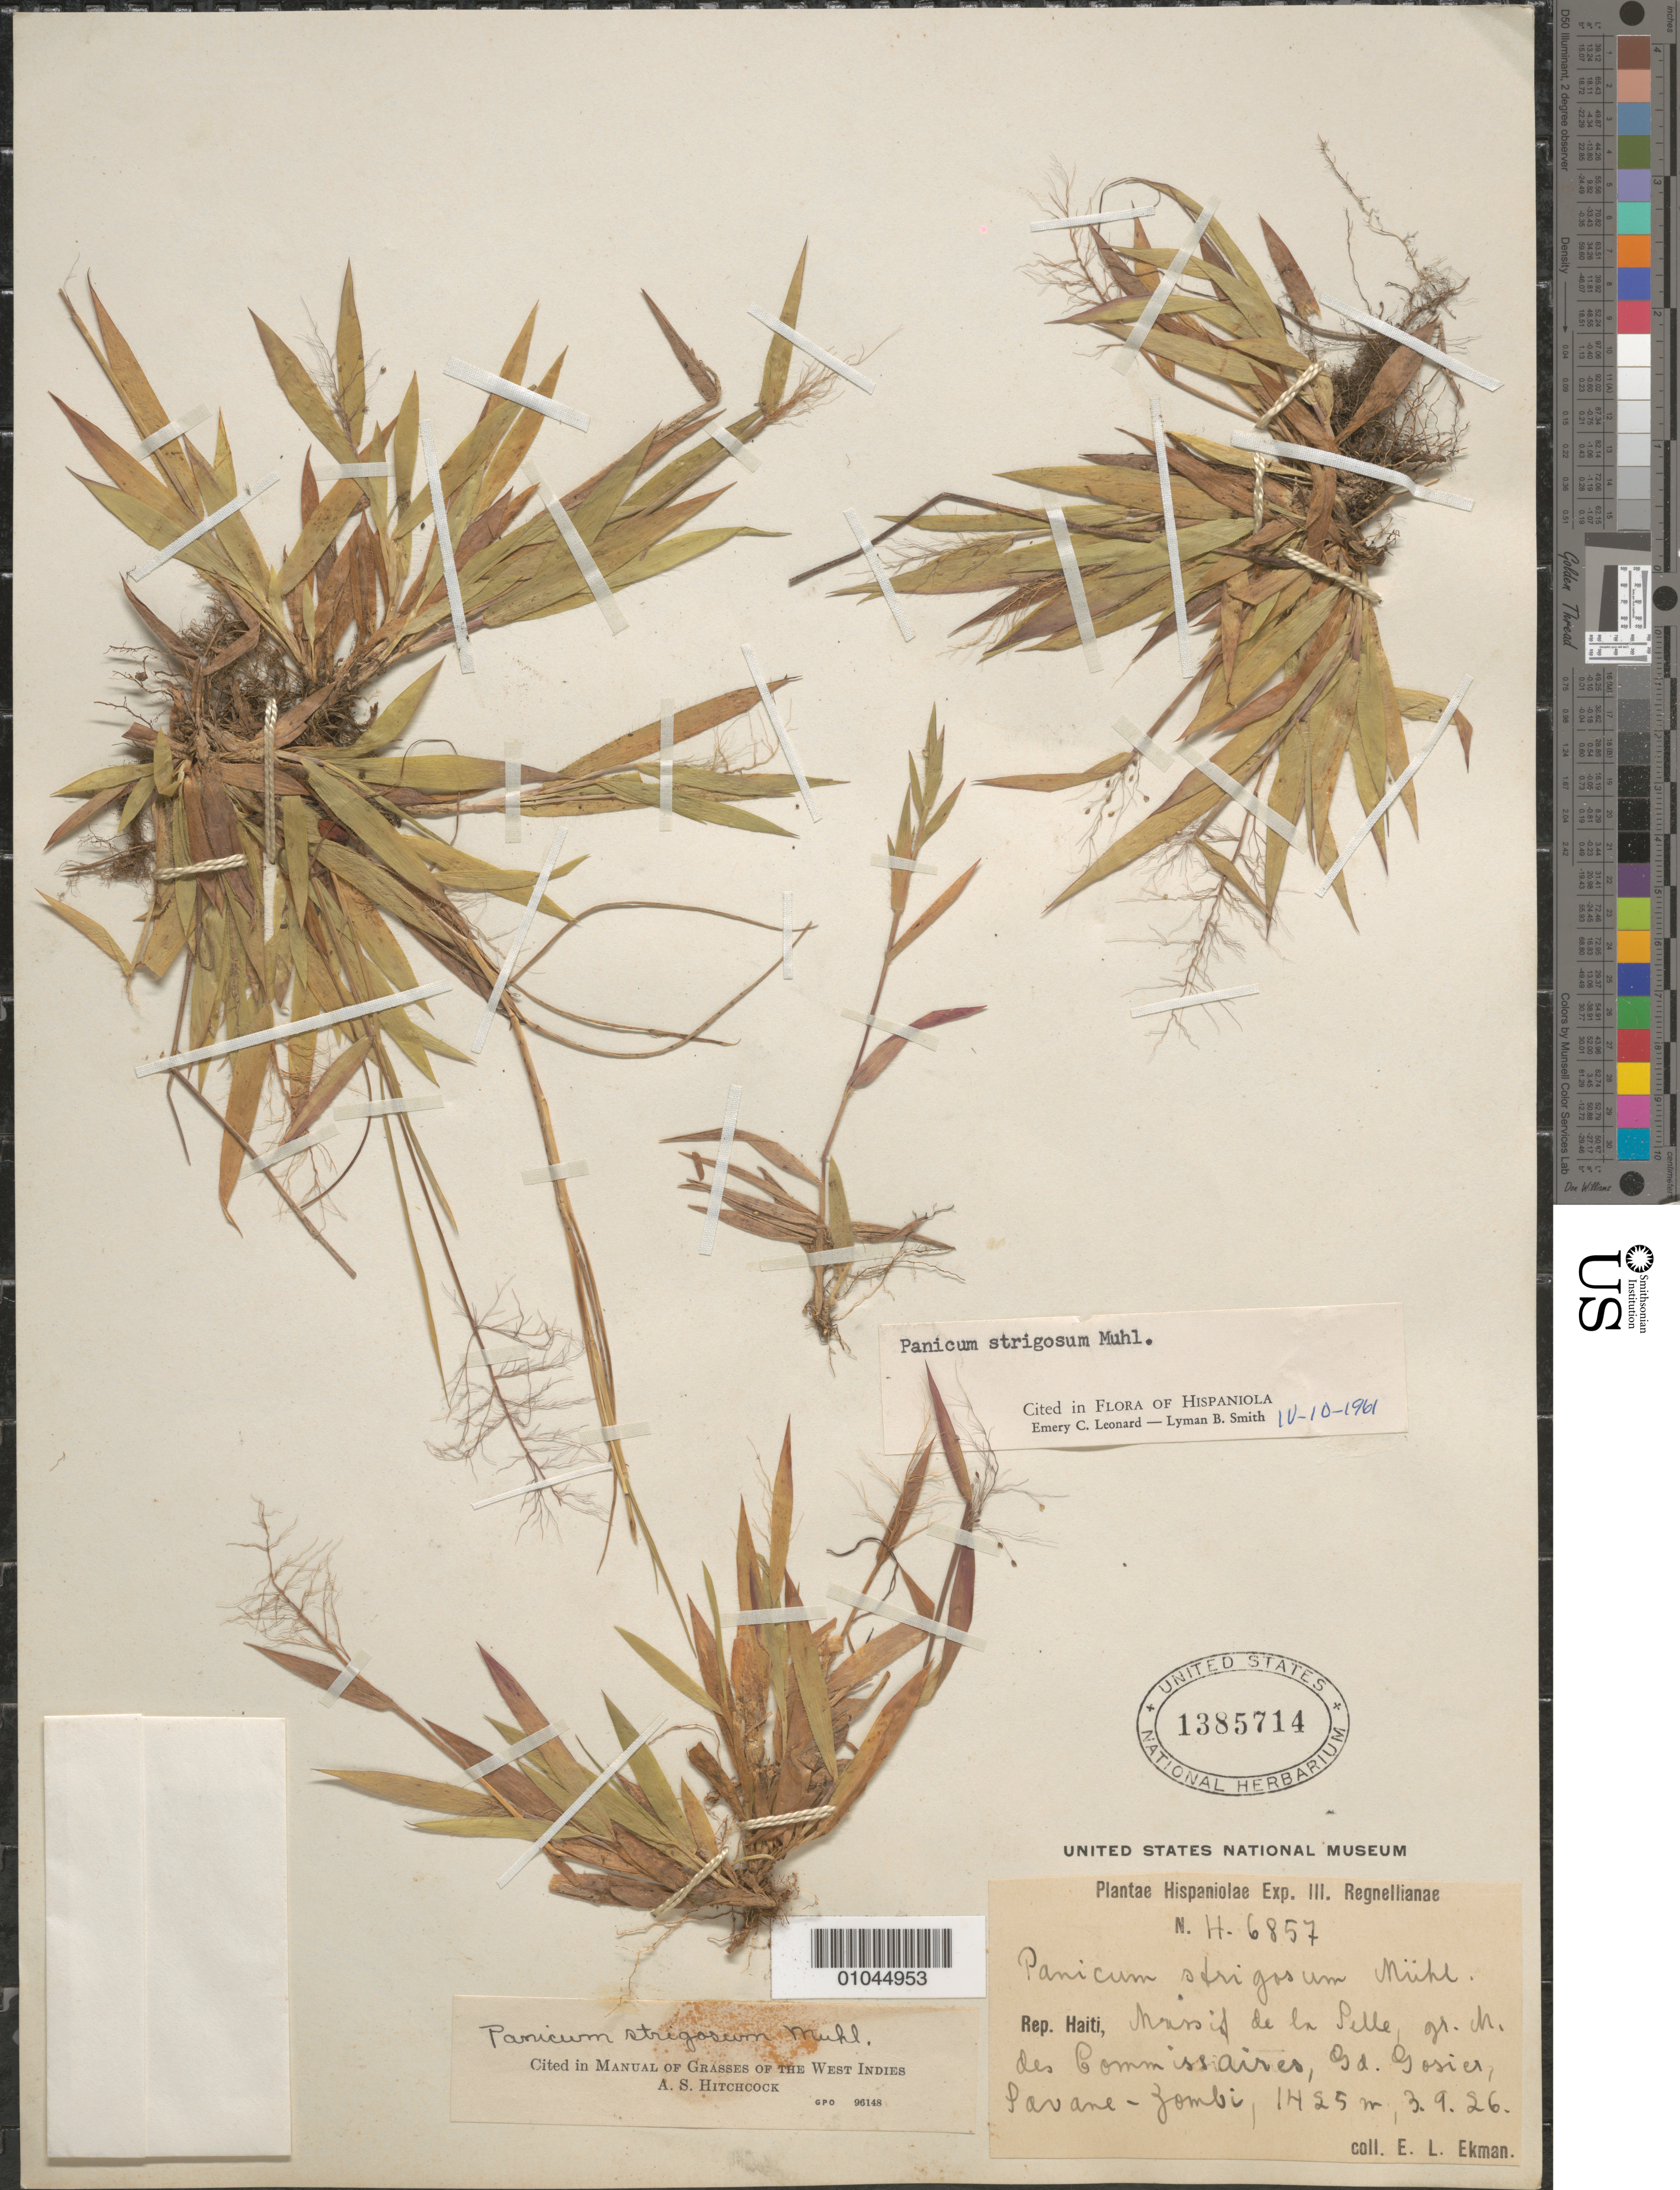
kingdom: Plantae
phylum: Tracheophyta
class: Liliopsida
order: Poales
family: Poaceae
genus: Panicum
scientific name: Panicum strigosum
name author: Muhl. ex Elliott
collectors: E. L. Ekman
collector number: H 6857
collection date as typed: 03 Sep 1926 or 09 Mar 1926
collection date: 1926-03-09 or 1926-09-03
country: Haiti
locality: Massif de la Pelle, gr. M. des Commissaires, Savane-Zombi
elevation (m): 1425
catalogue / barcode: US 1385714